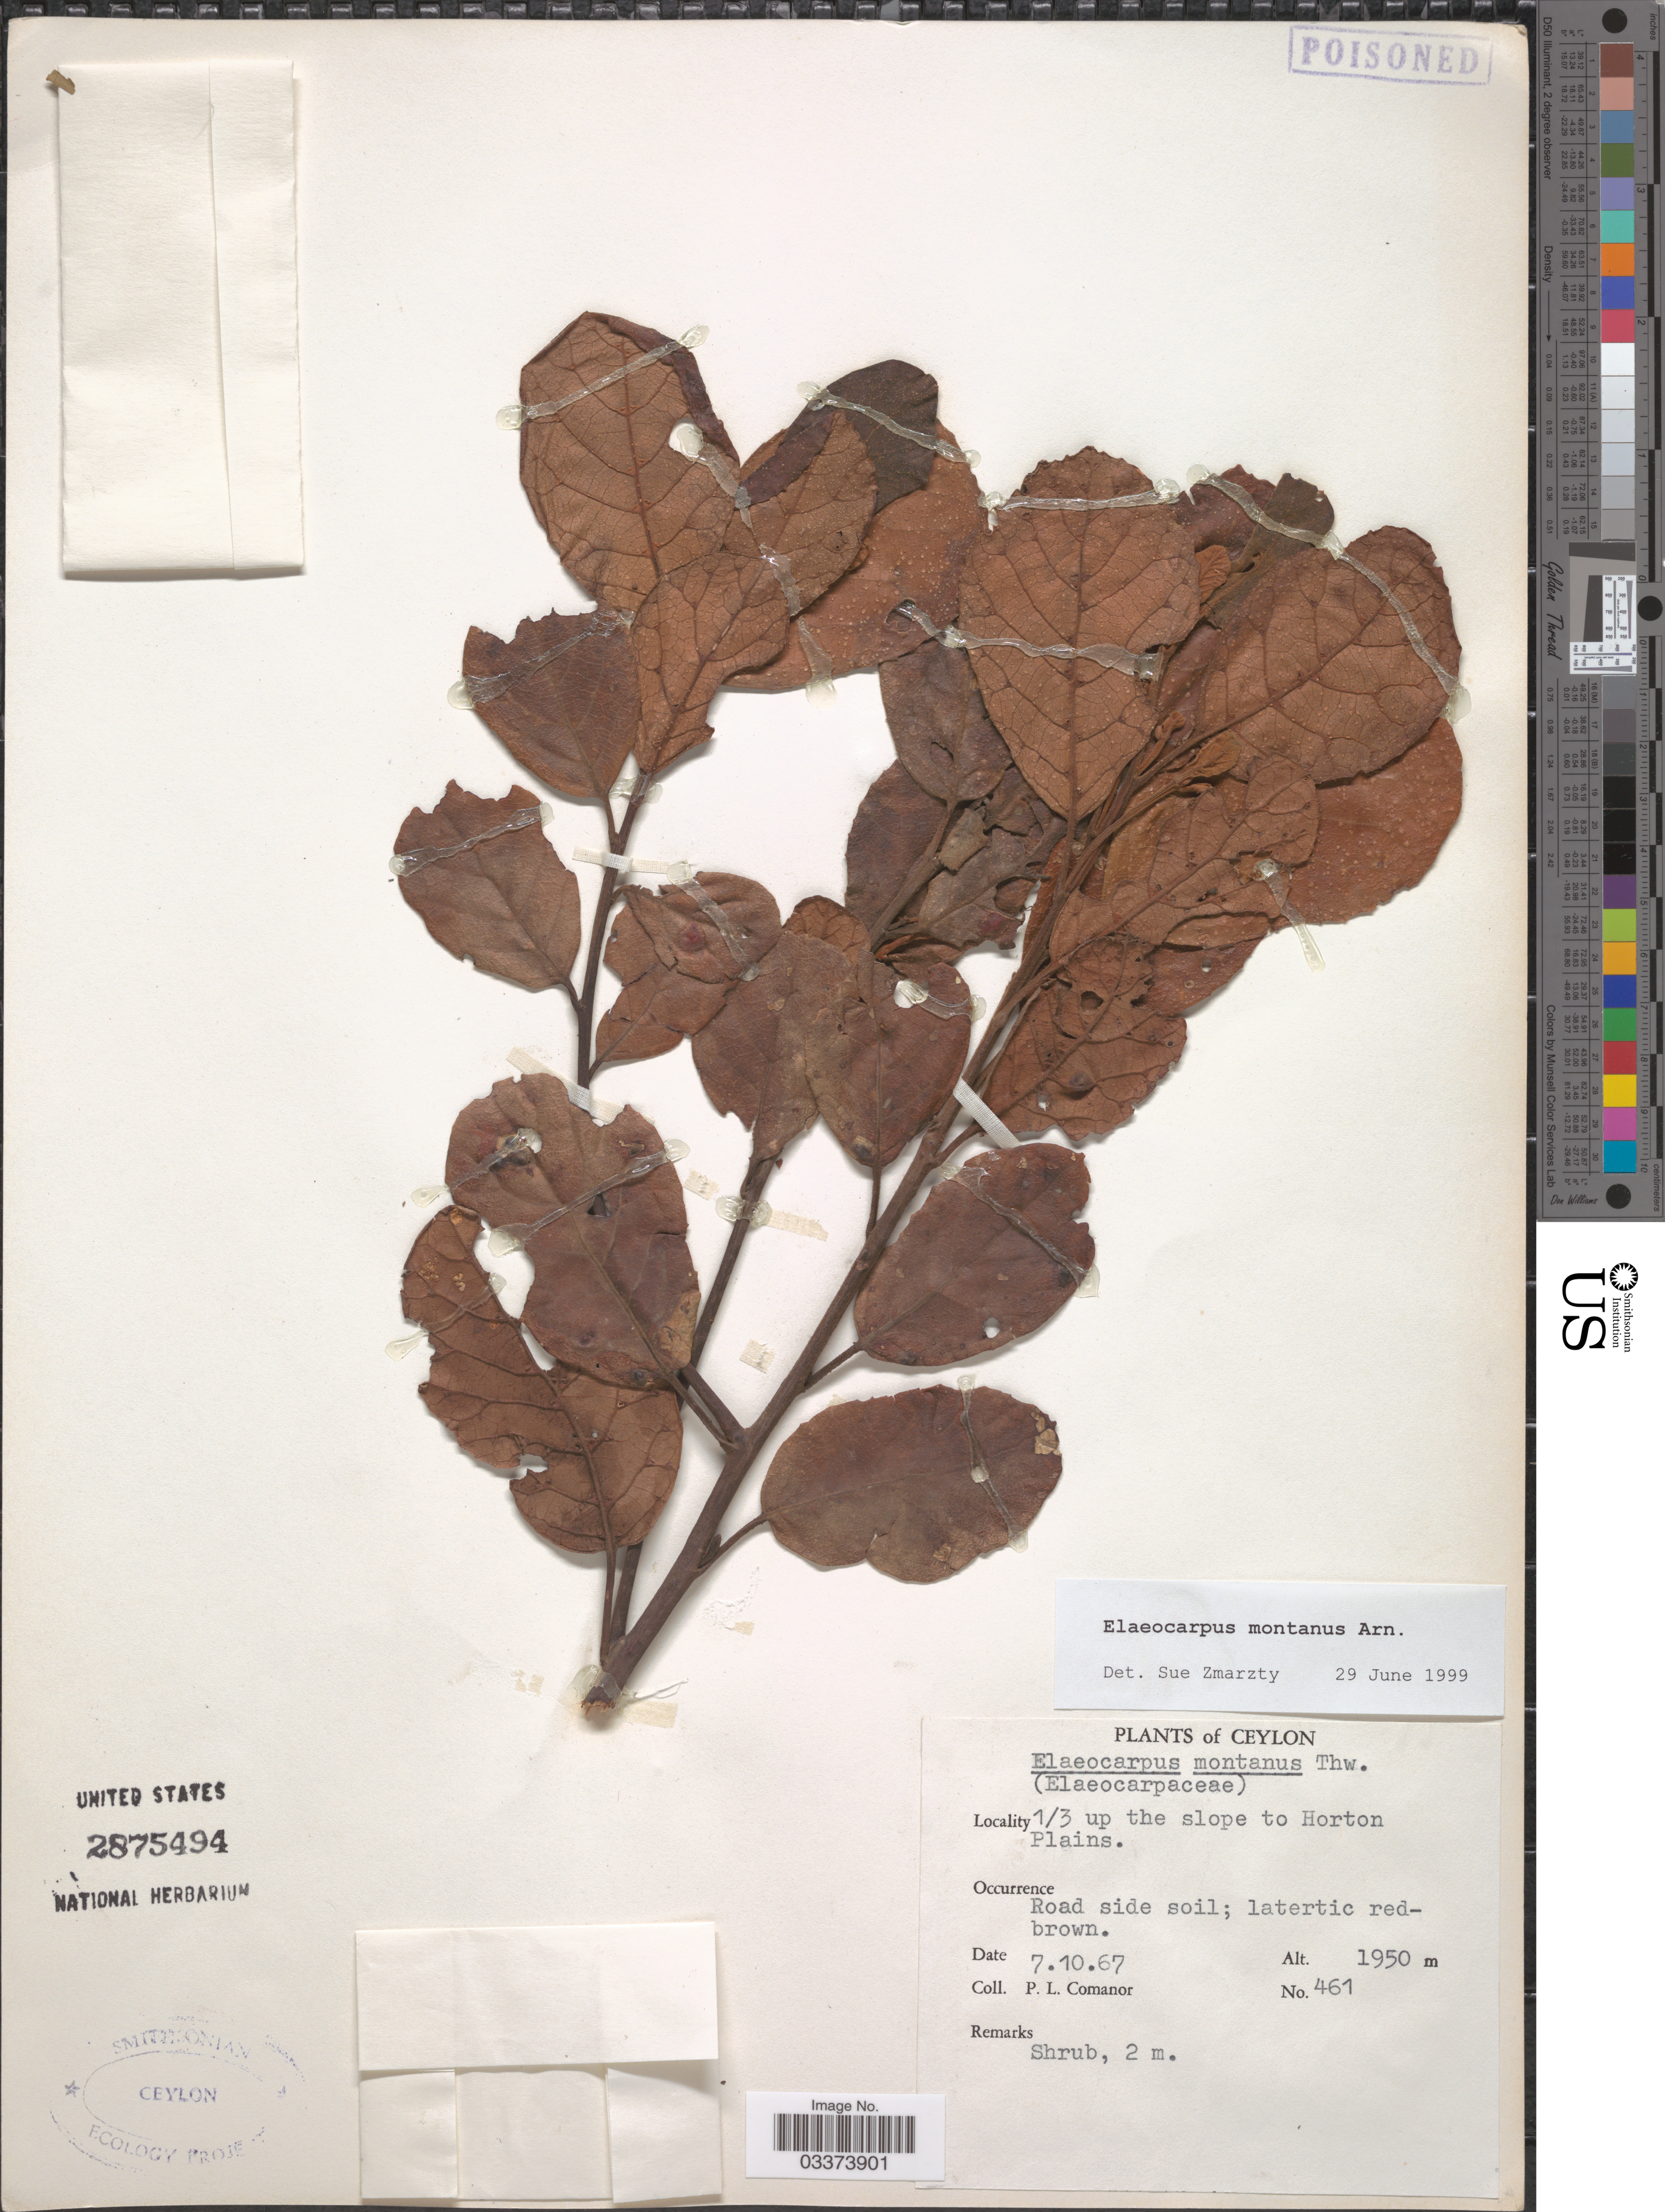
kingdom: Plantae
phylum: Tracheophyta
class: Magnoliopsida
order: Oxalidales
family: Elaeocarpaceae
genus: Elaeocarpus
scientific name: Elaeocarpus montanus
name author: Thwaites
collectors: P. Comanor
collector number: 461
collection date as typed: Transcribed d/m/y: 7/10/67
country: Sri Lanka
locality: Ceylon. 1/3 up the slope to Horton Plains.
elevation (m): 1950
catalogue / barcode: US 2875494